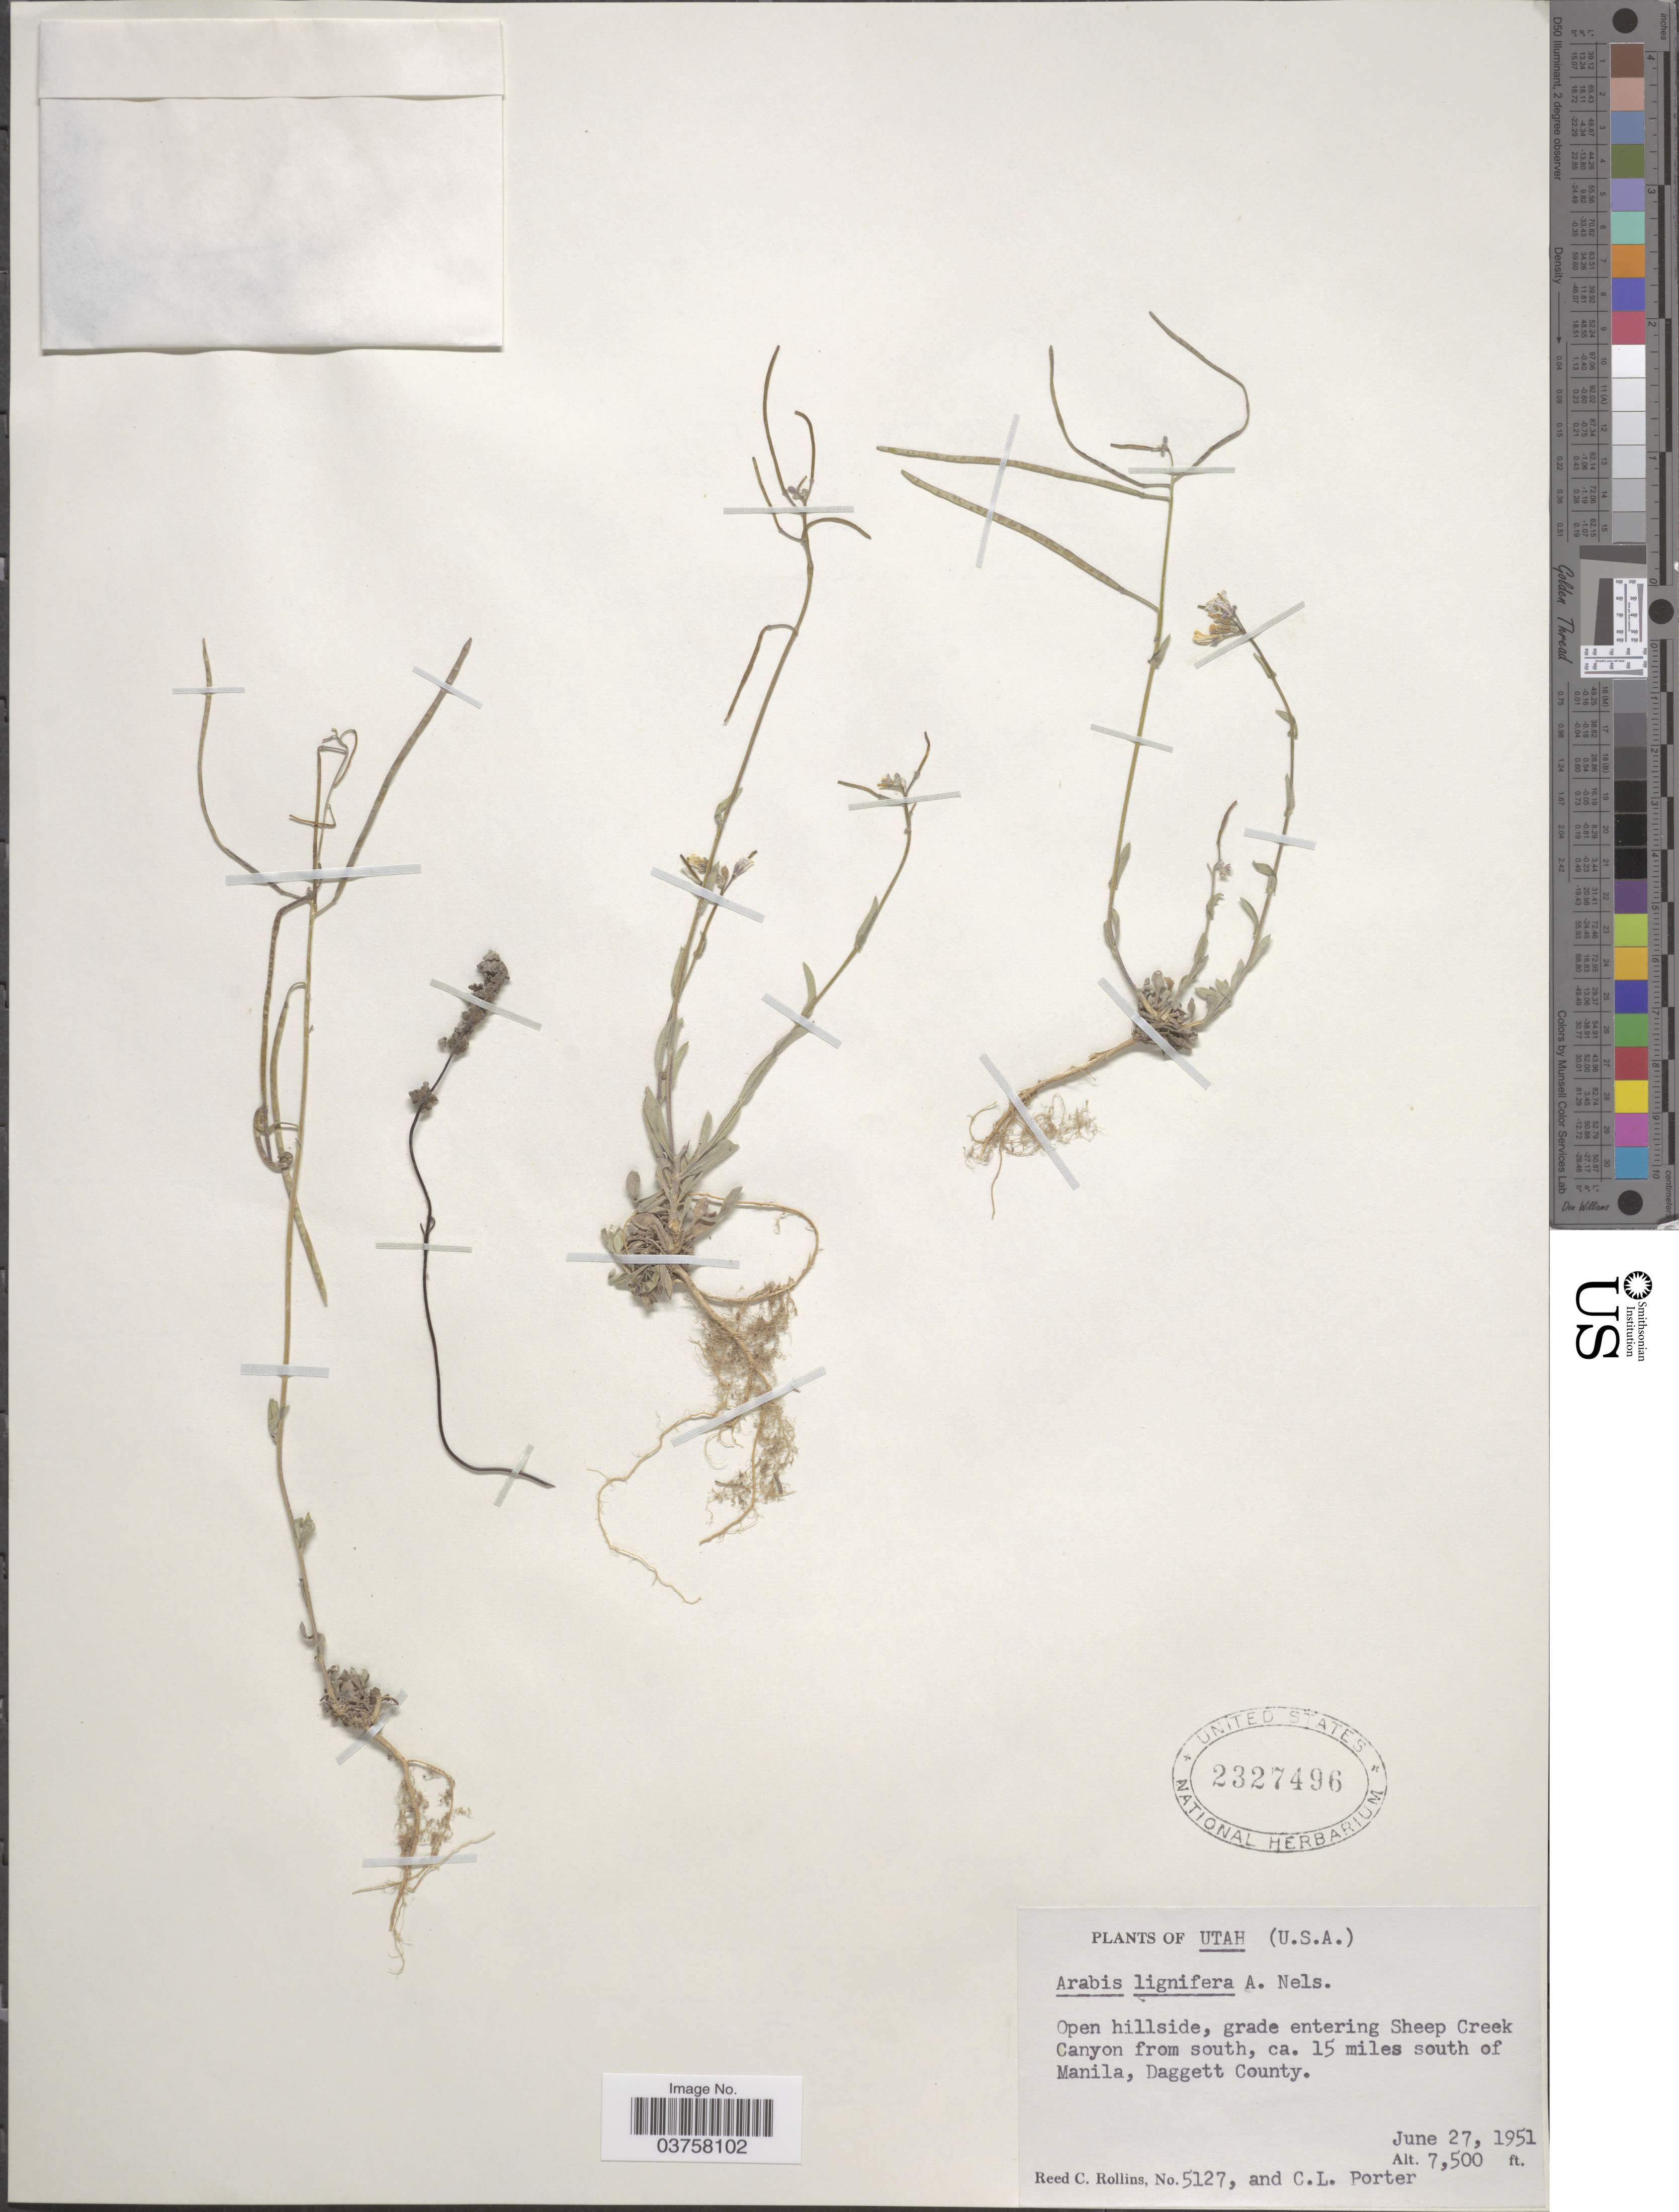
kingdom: Plantae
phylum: Tracheophyta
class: Magnoliopsida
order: Brassicales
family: Brassicaceae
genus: Arabis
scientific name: Arabis lignifera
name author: A. Nelson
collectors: R. C. Rollins & C. L. Porter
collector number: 5127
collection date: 1951-06-27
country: United States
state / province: Utah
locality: Grade entering Sheep Creek Canyon from south, ca. 15 miles south of Manila, Daggett County.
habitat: open hillside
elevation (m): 2286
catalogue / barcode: US 2327496